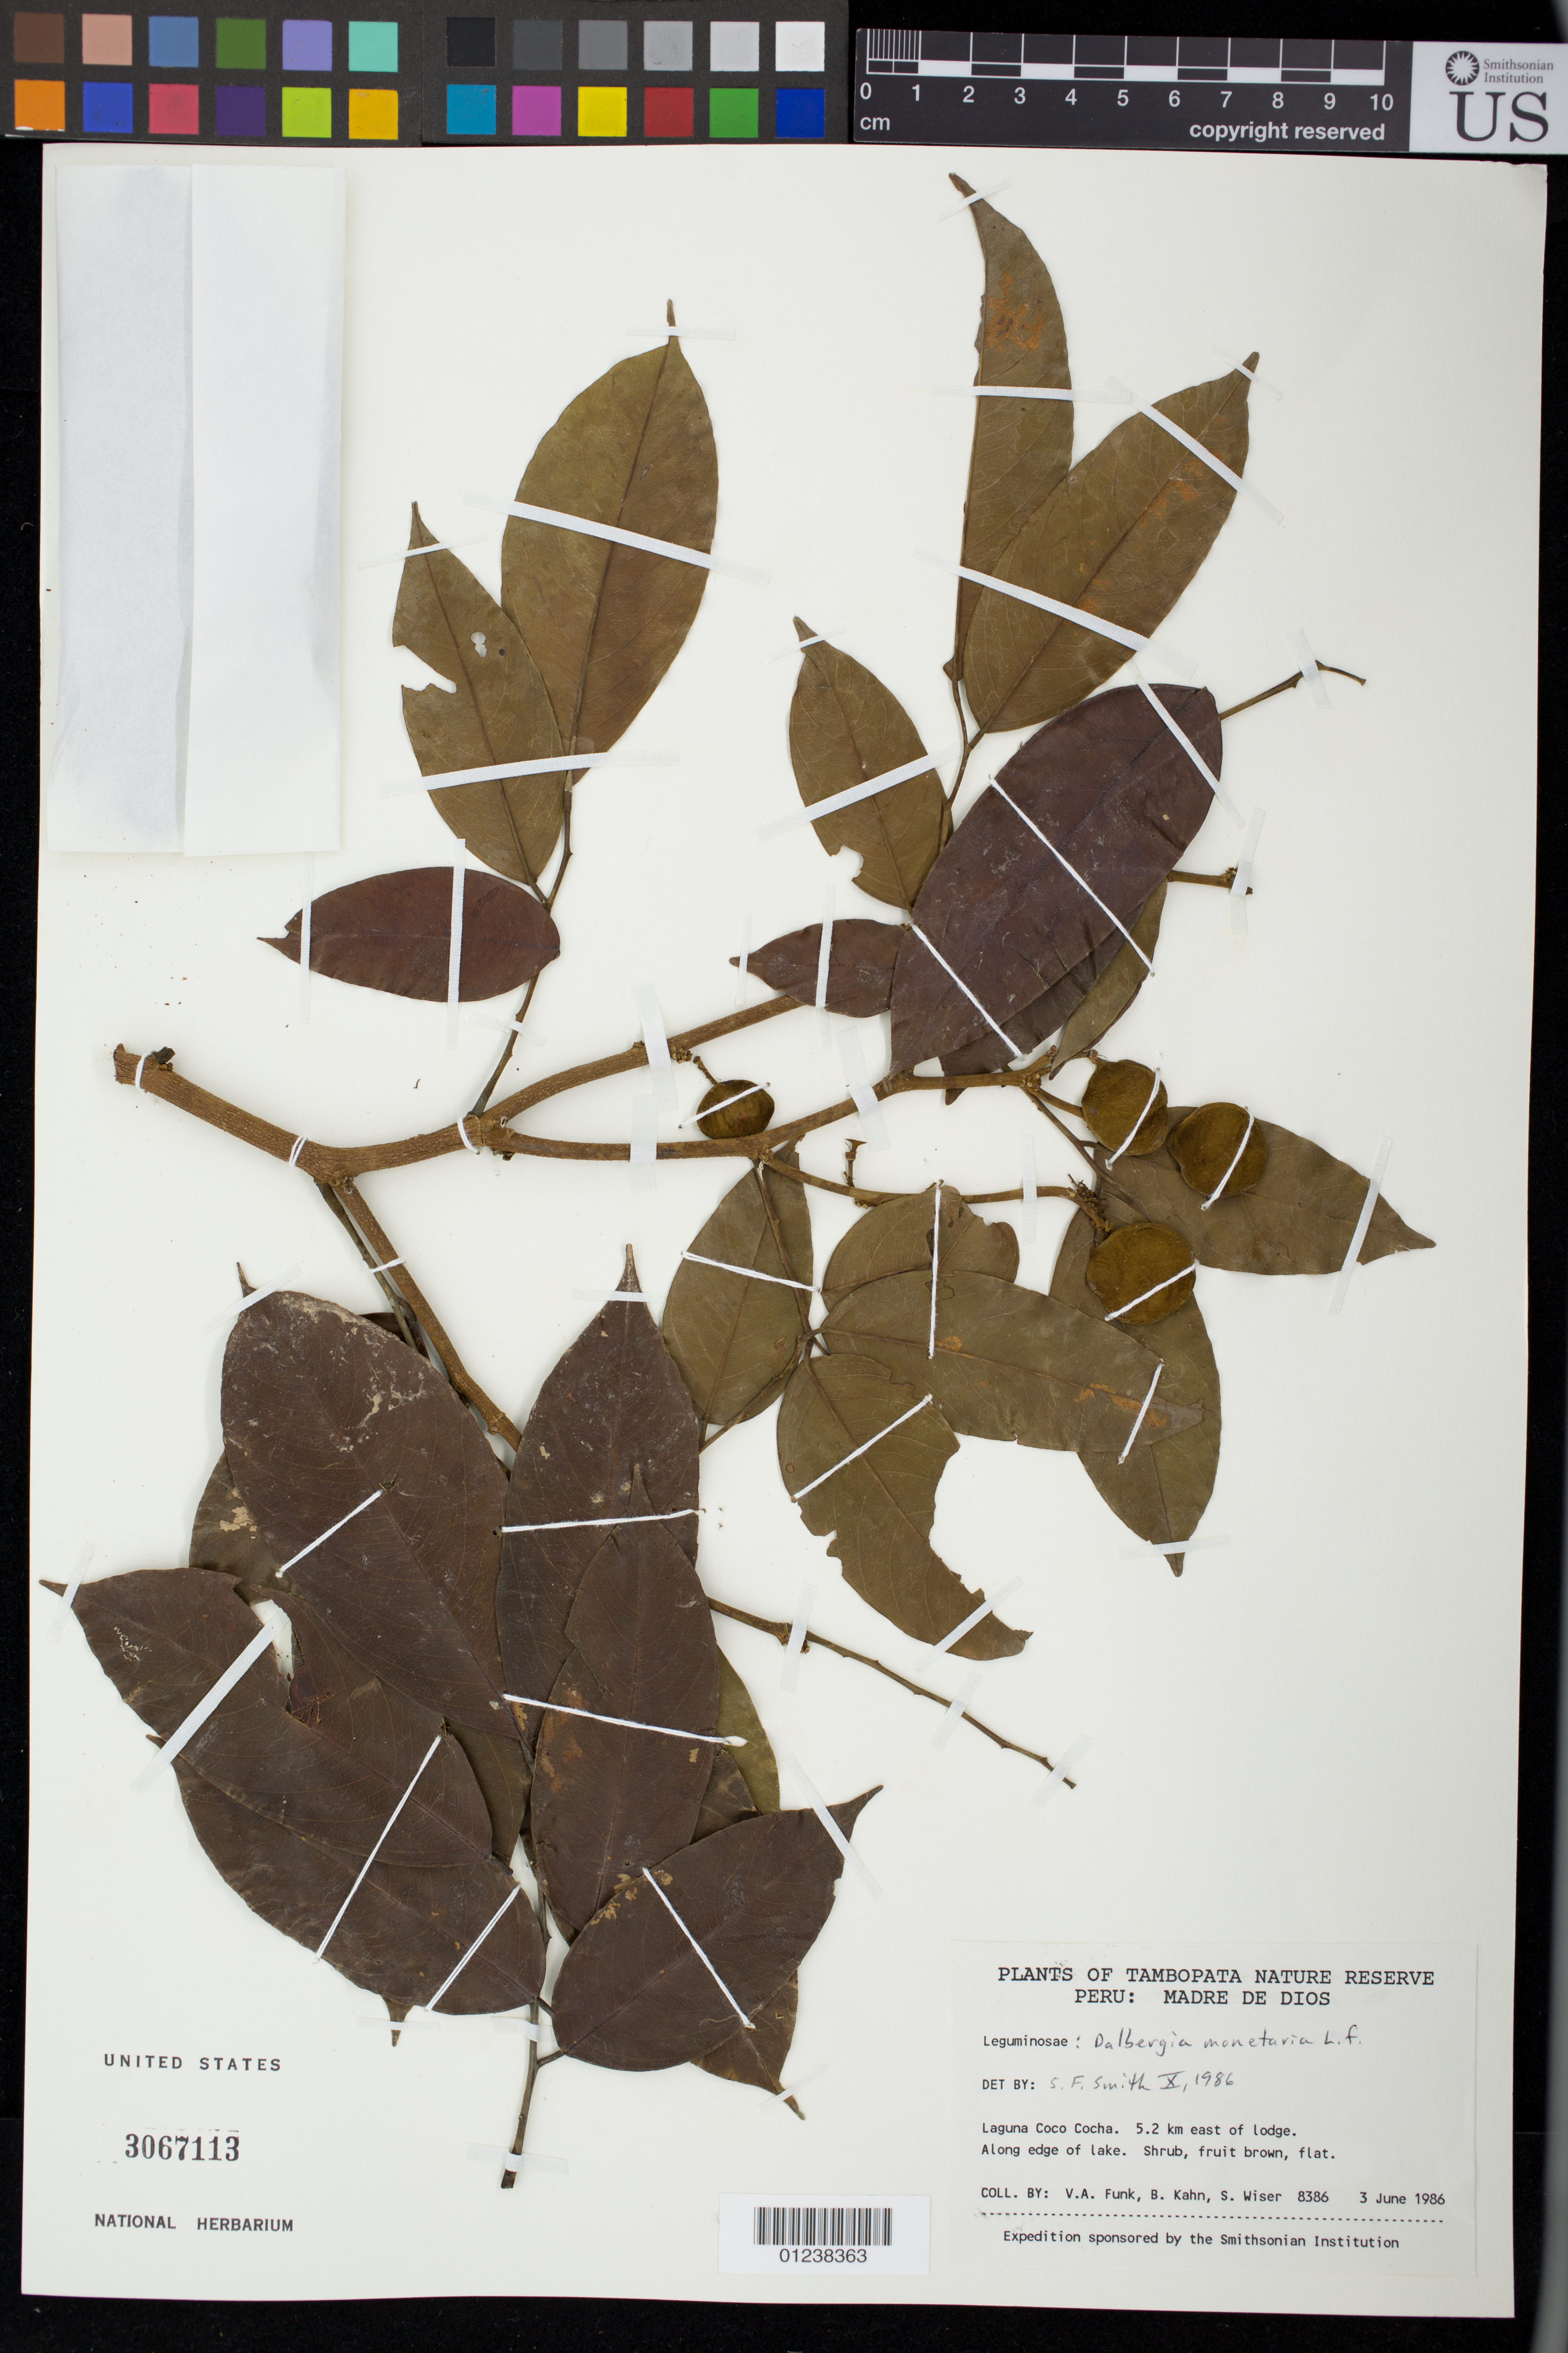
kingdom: Plantae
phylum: Tracheophyta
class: Magnoliopsida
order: Fabales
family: Fabaceae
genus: Dalbergia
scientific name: Dalbergia monetaria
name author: L. f.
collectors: V. Funk, B. Kahn & S. Wiser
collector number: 8386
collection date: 1986-06-03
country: Peru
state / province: Madre de Dios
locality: Tambopata Nature Reserve - Laguna Coco Cocha. 5.2 km east of lodge.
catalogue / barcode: US 3067113